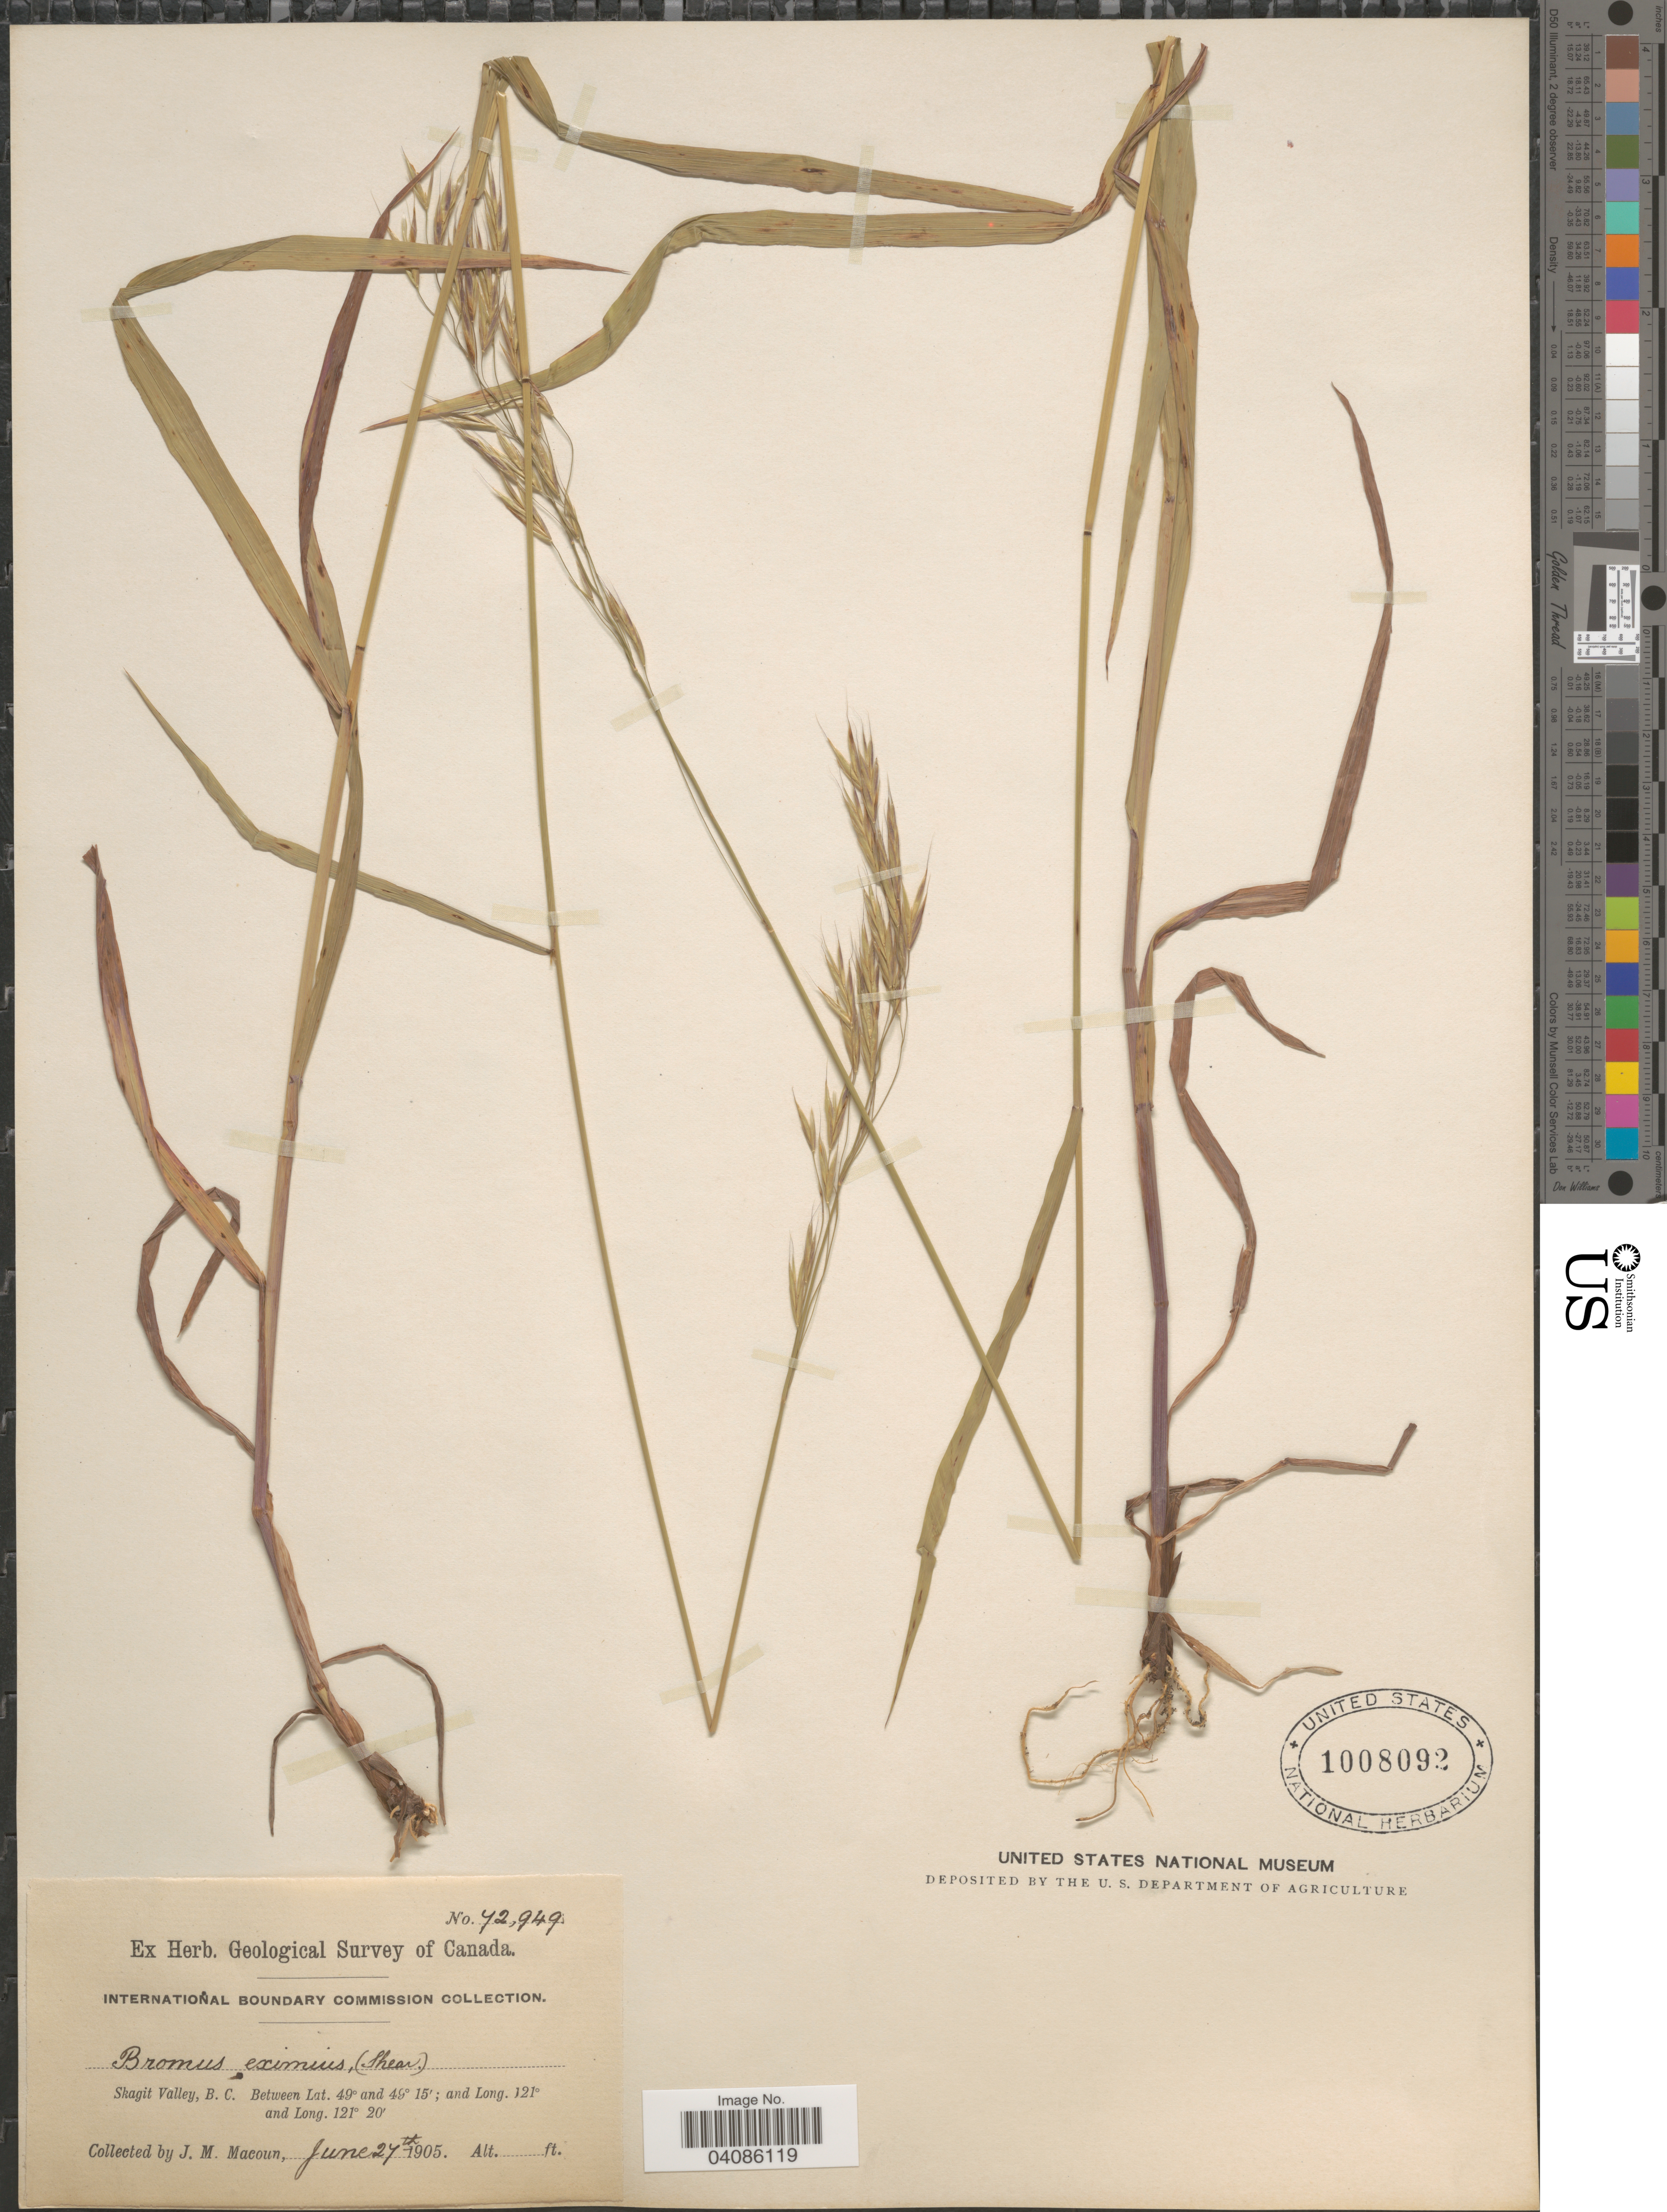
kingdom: Plantae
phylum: Tracheophyta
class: Liliopsida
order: Poales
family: Poaceae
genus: Bromus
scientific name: Bromus vulgaris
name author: (Hook.) Shear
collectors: J. M. Macoun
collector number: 72949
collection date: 1905-06-27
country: Canada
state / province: British Columbia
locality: Geological Survey of Canada. Skagit Valley.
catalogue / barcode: US 1008092